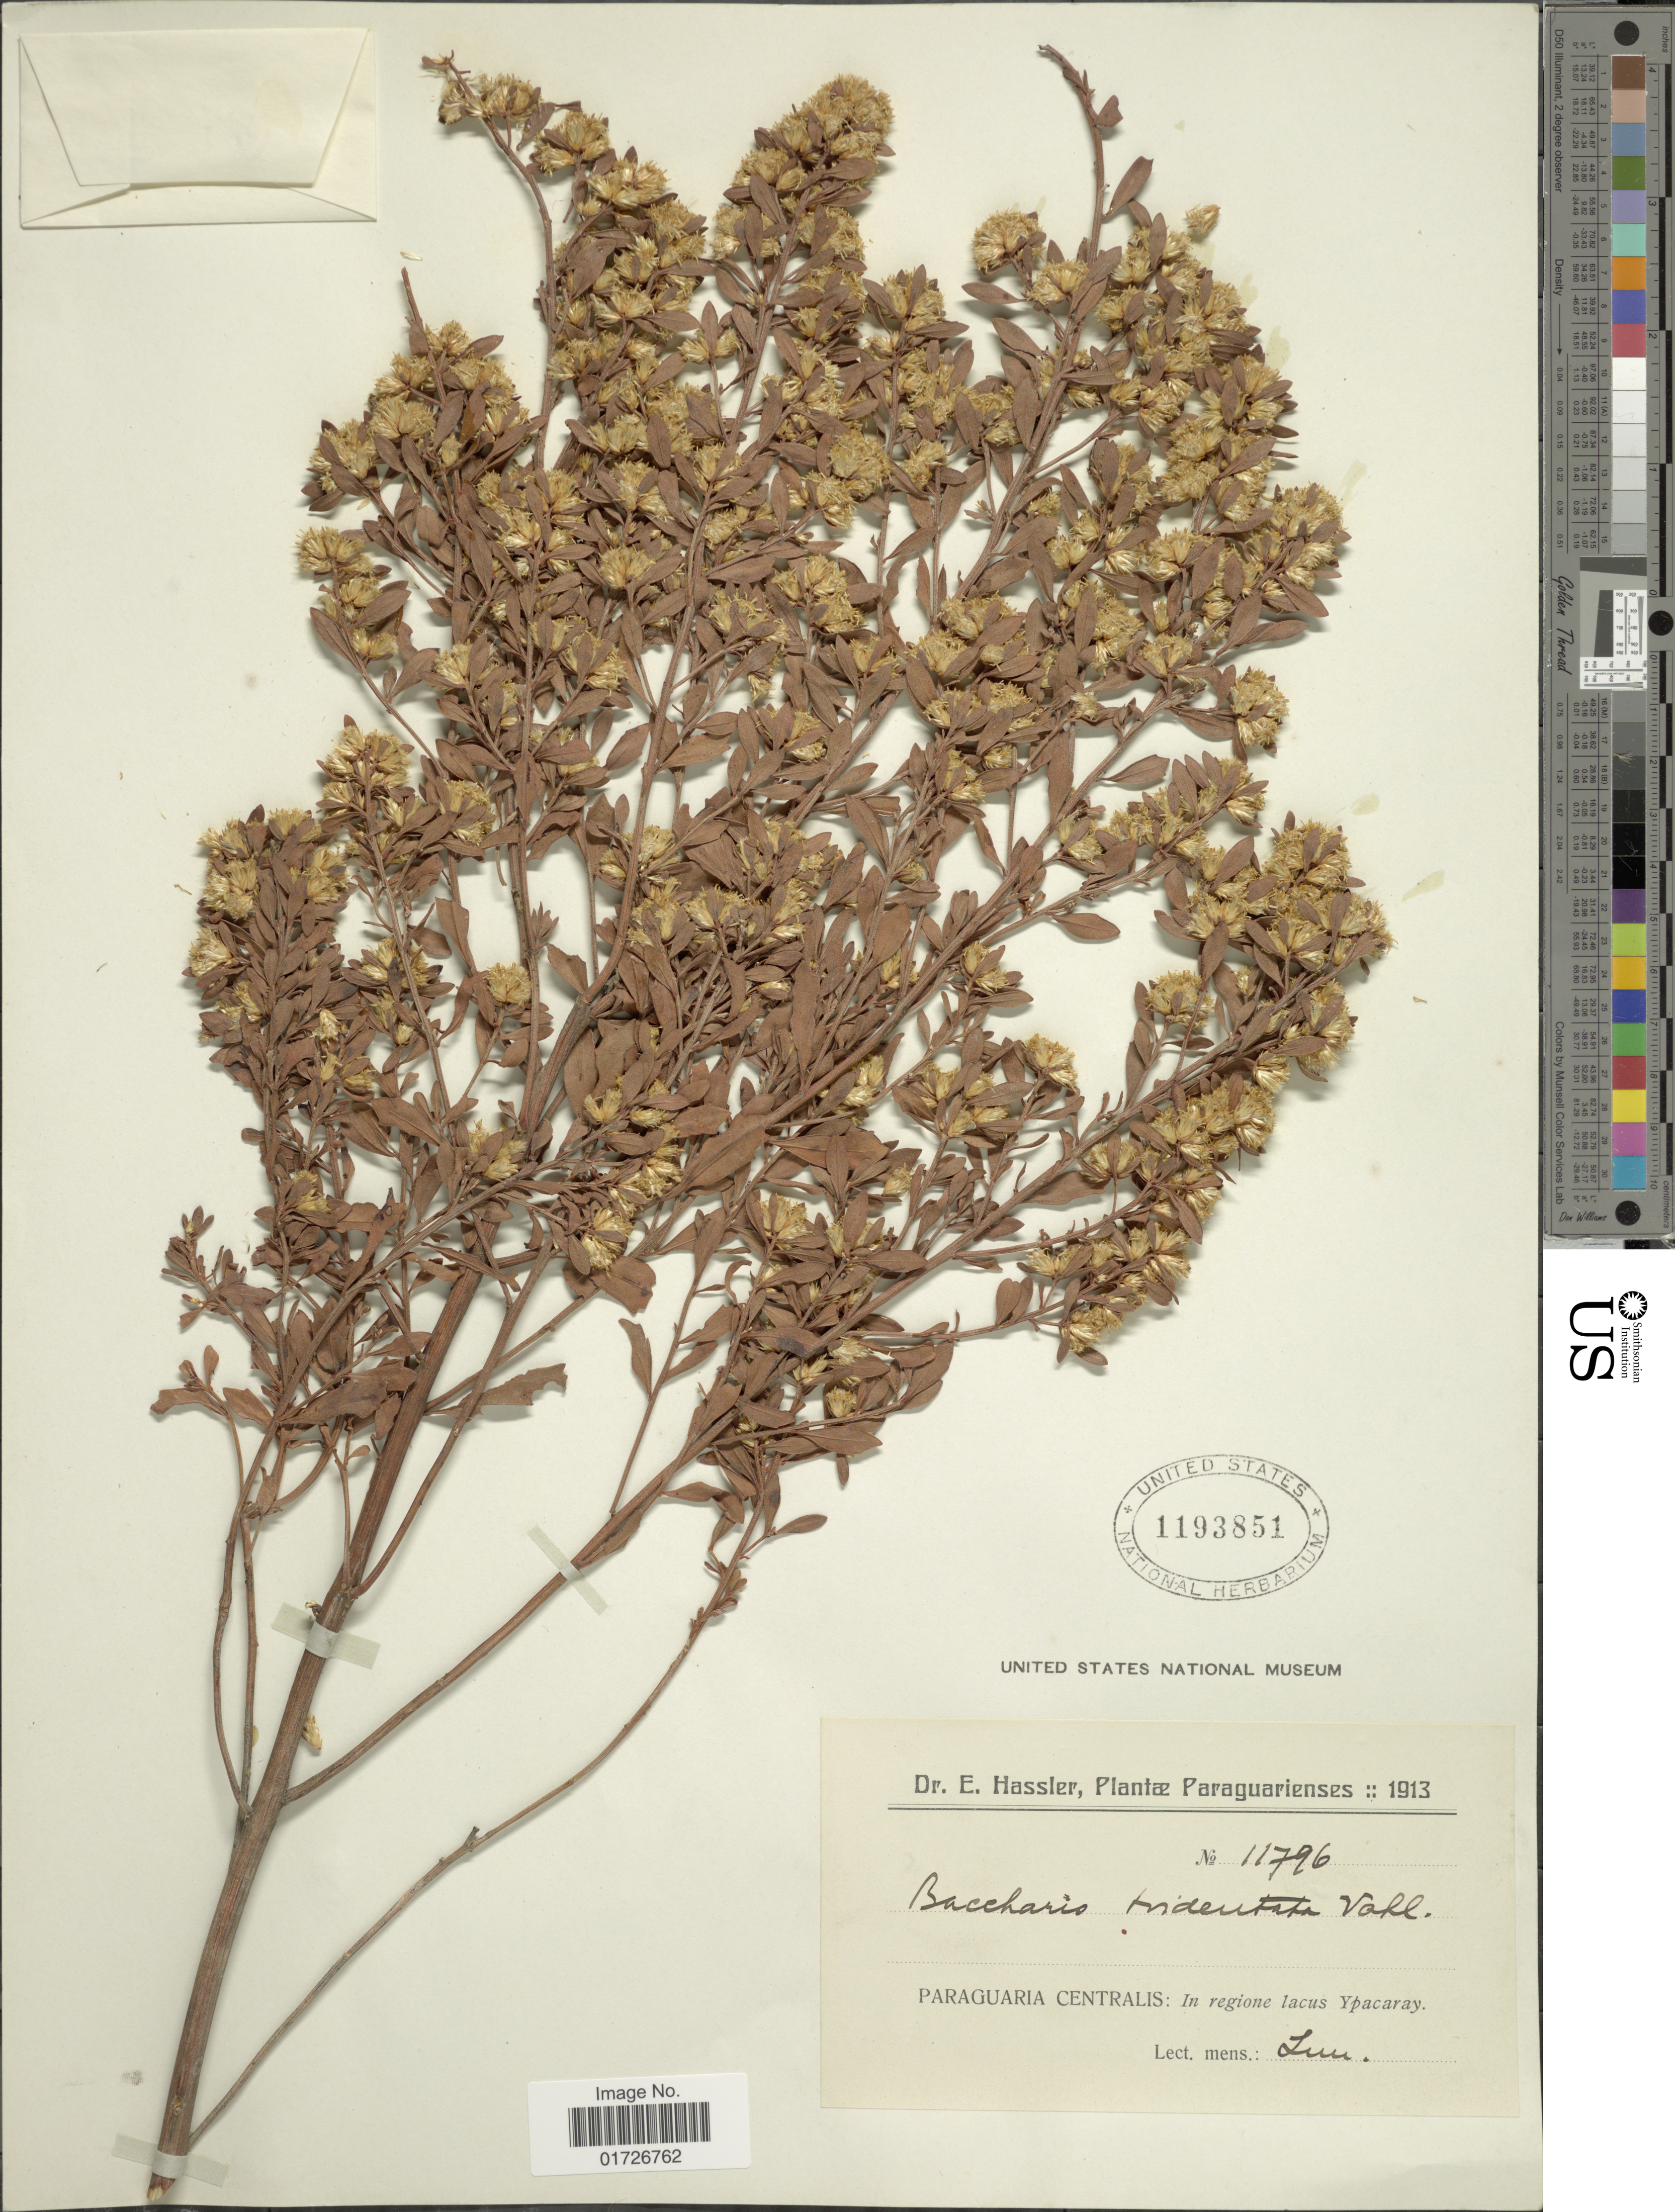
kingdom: Plantae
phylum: Tracheophyta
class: Magnoliopsida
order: Asterales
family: Asteraceae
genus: Baccharis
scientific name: Baccharis tridentata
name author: Vahl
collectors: E. Hassler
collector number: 11796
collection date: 1913-06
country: Paraguay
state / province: Central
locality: In regione lacus Ypacaray.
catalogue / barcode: US 1193851